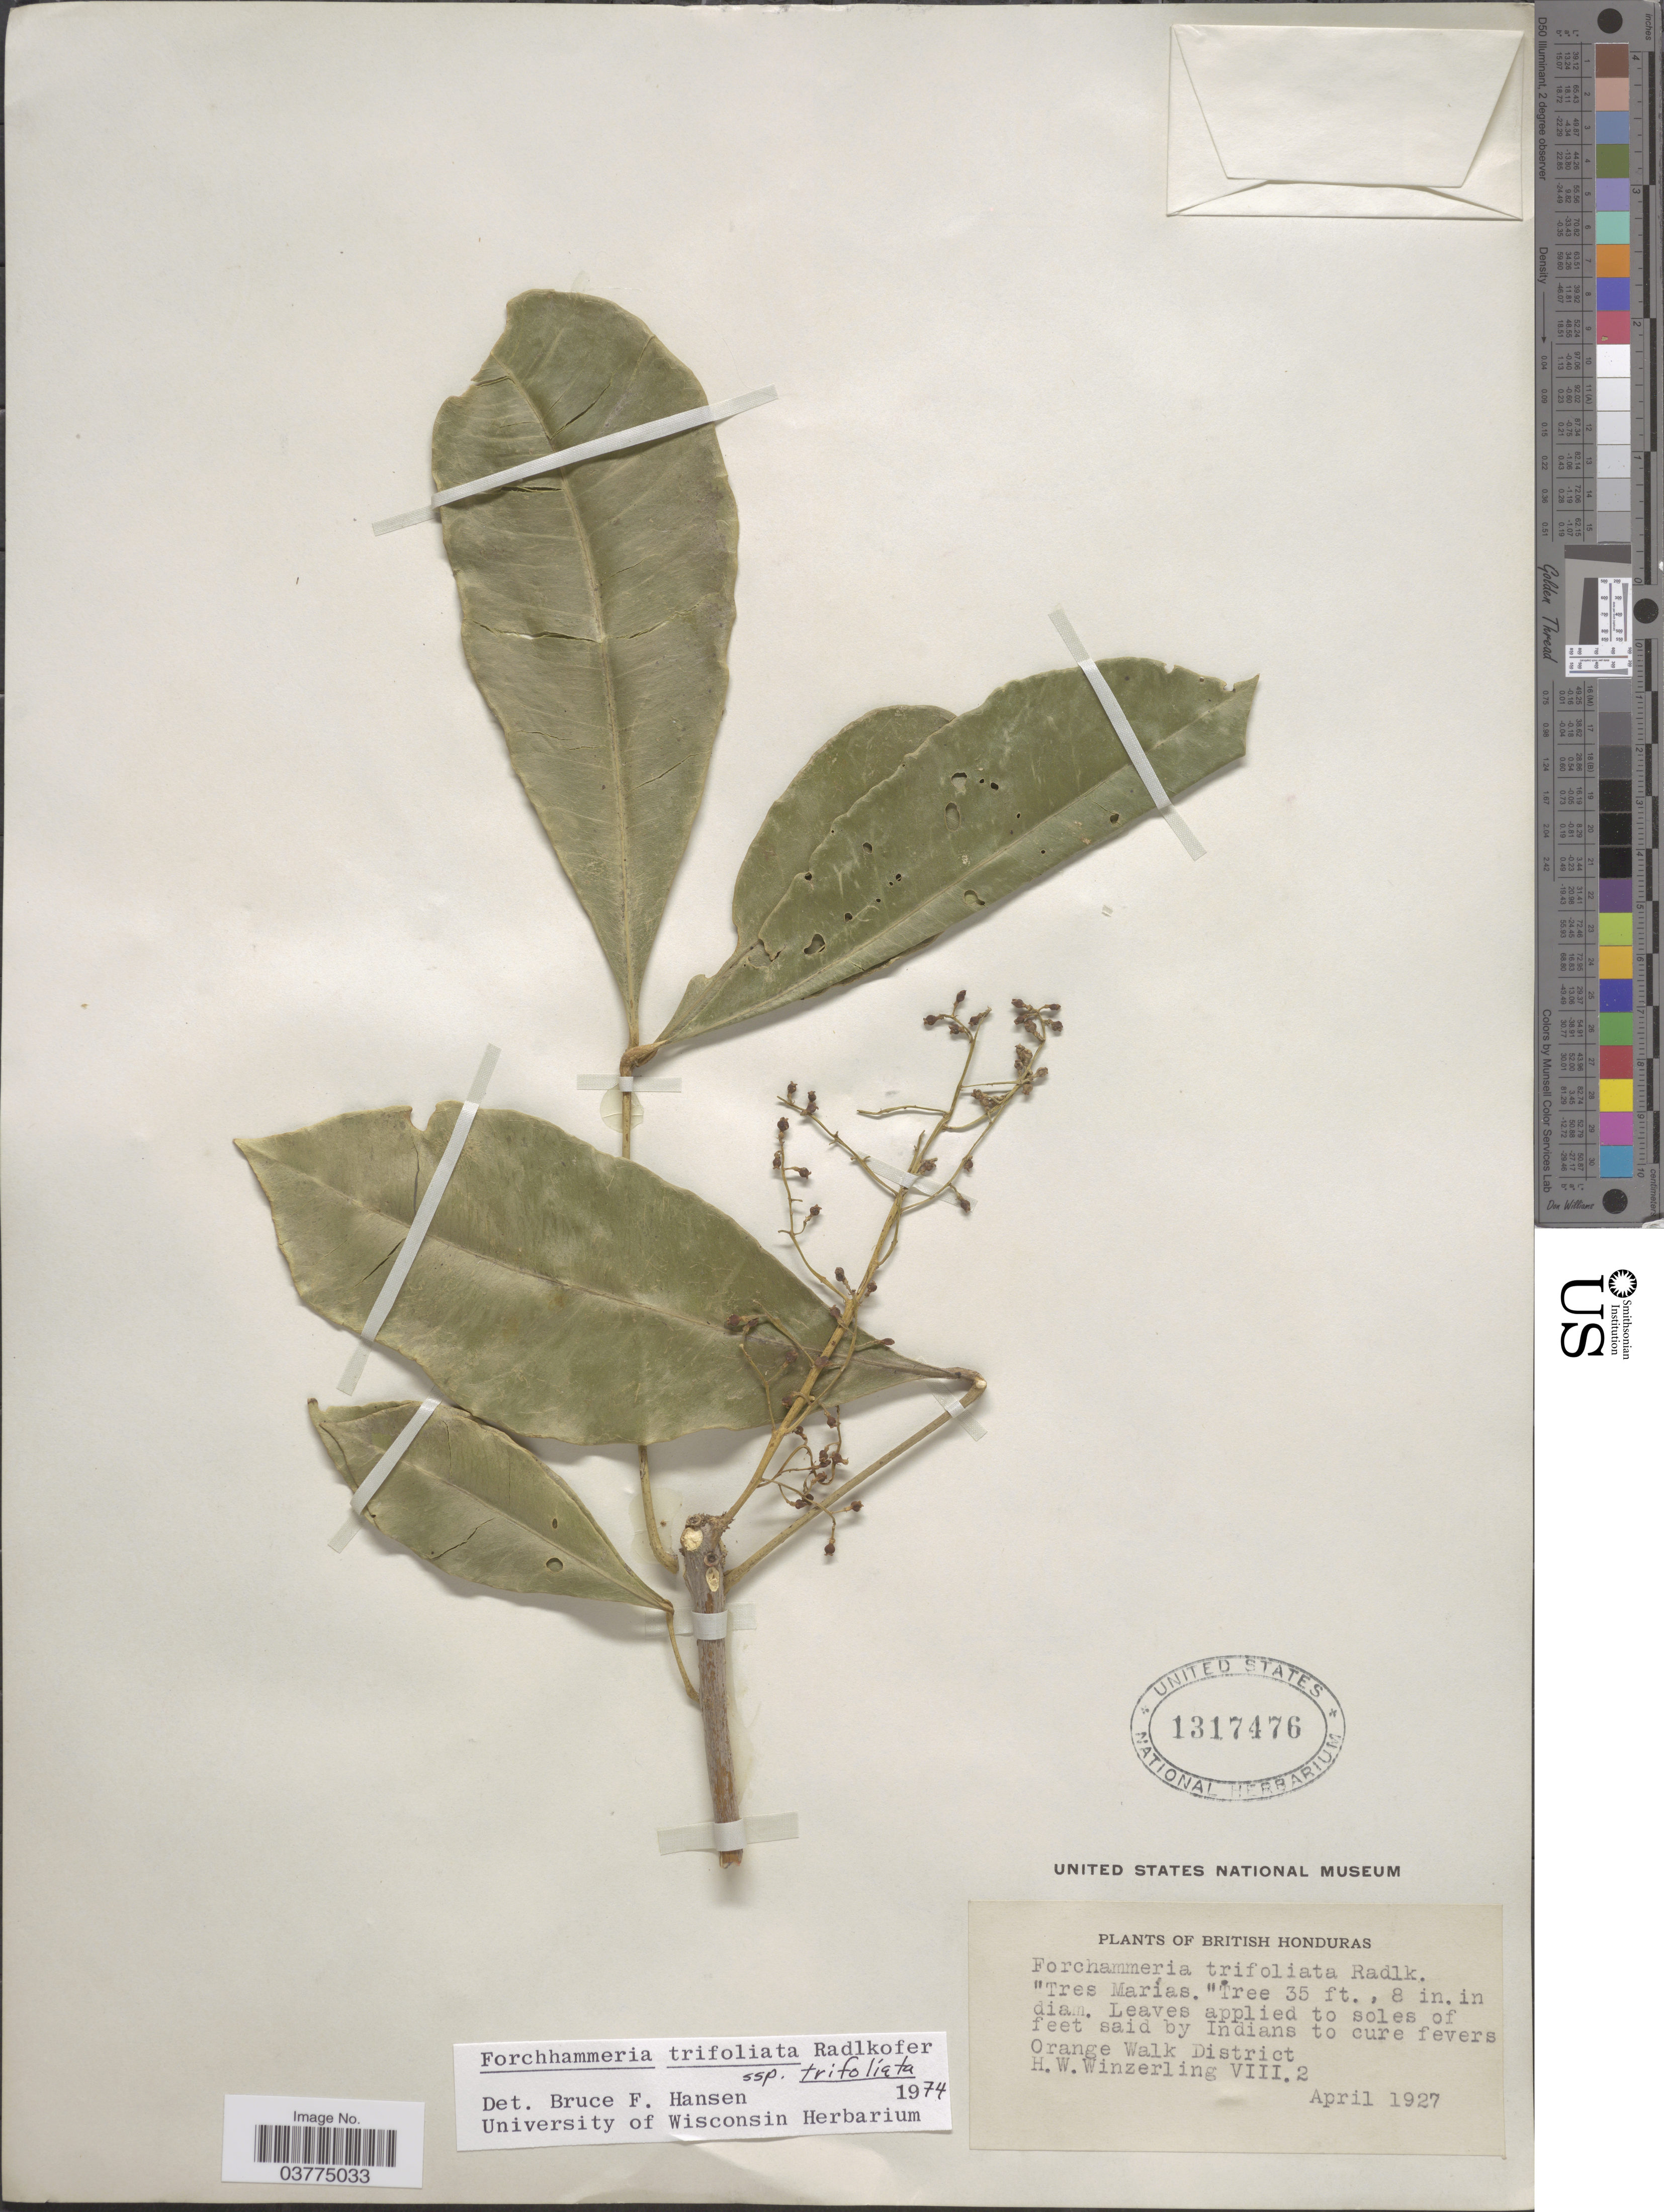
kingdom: Plantae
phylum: Tracheophyta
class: Magnoliopsida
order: Brassicales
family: Stixaceae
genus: Forchhammeria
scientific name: Forchhammeria trifoliata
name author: Radlk.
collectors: H. Winzerling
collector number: VIII2?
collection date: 1927-04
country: Belize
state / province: Orange Walk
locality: British Honduras. Orange Walk District.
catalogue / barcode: US 1317476